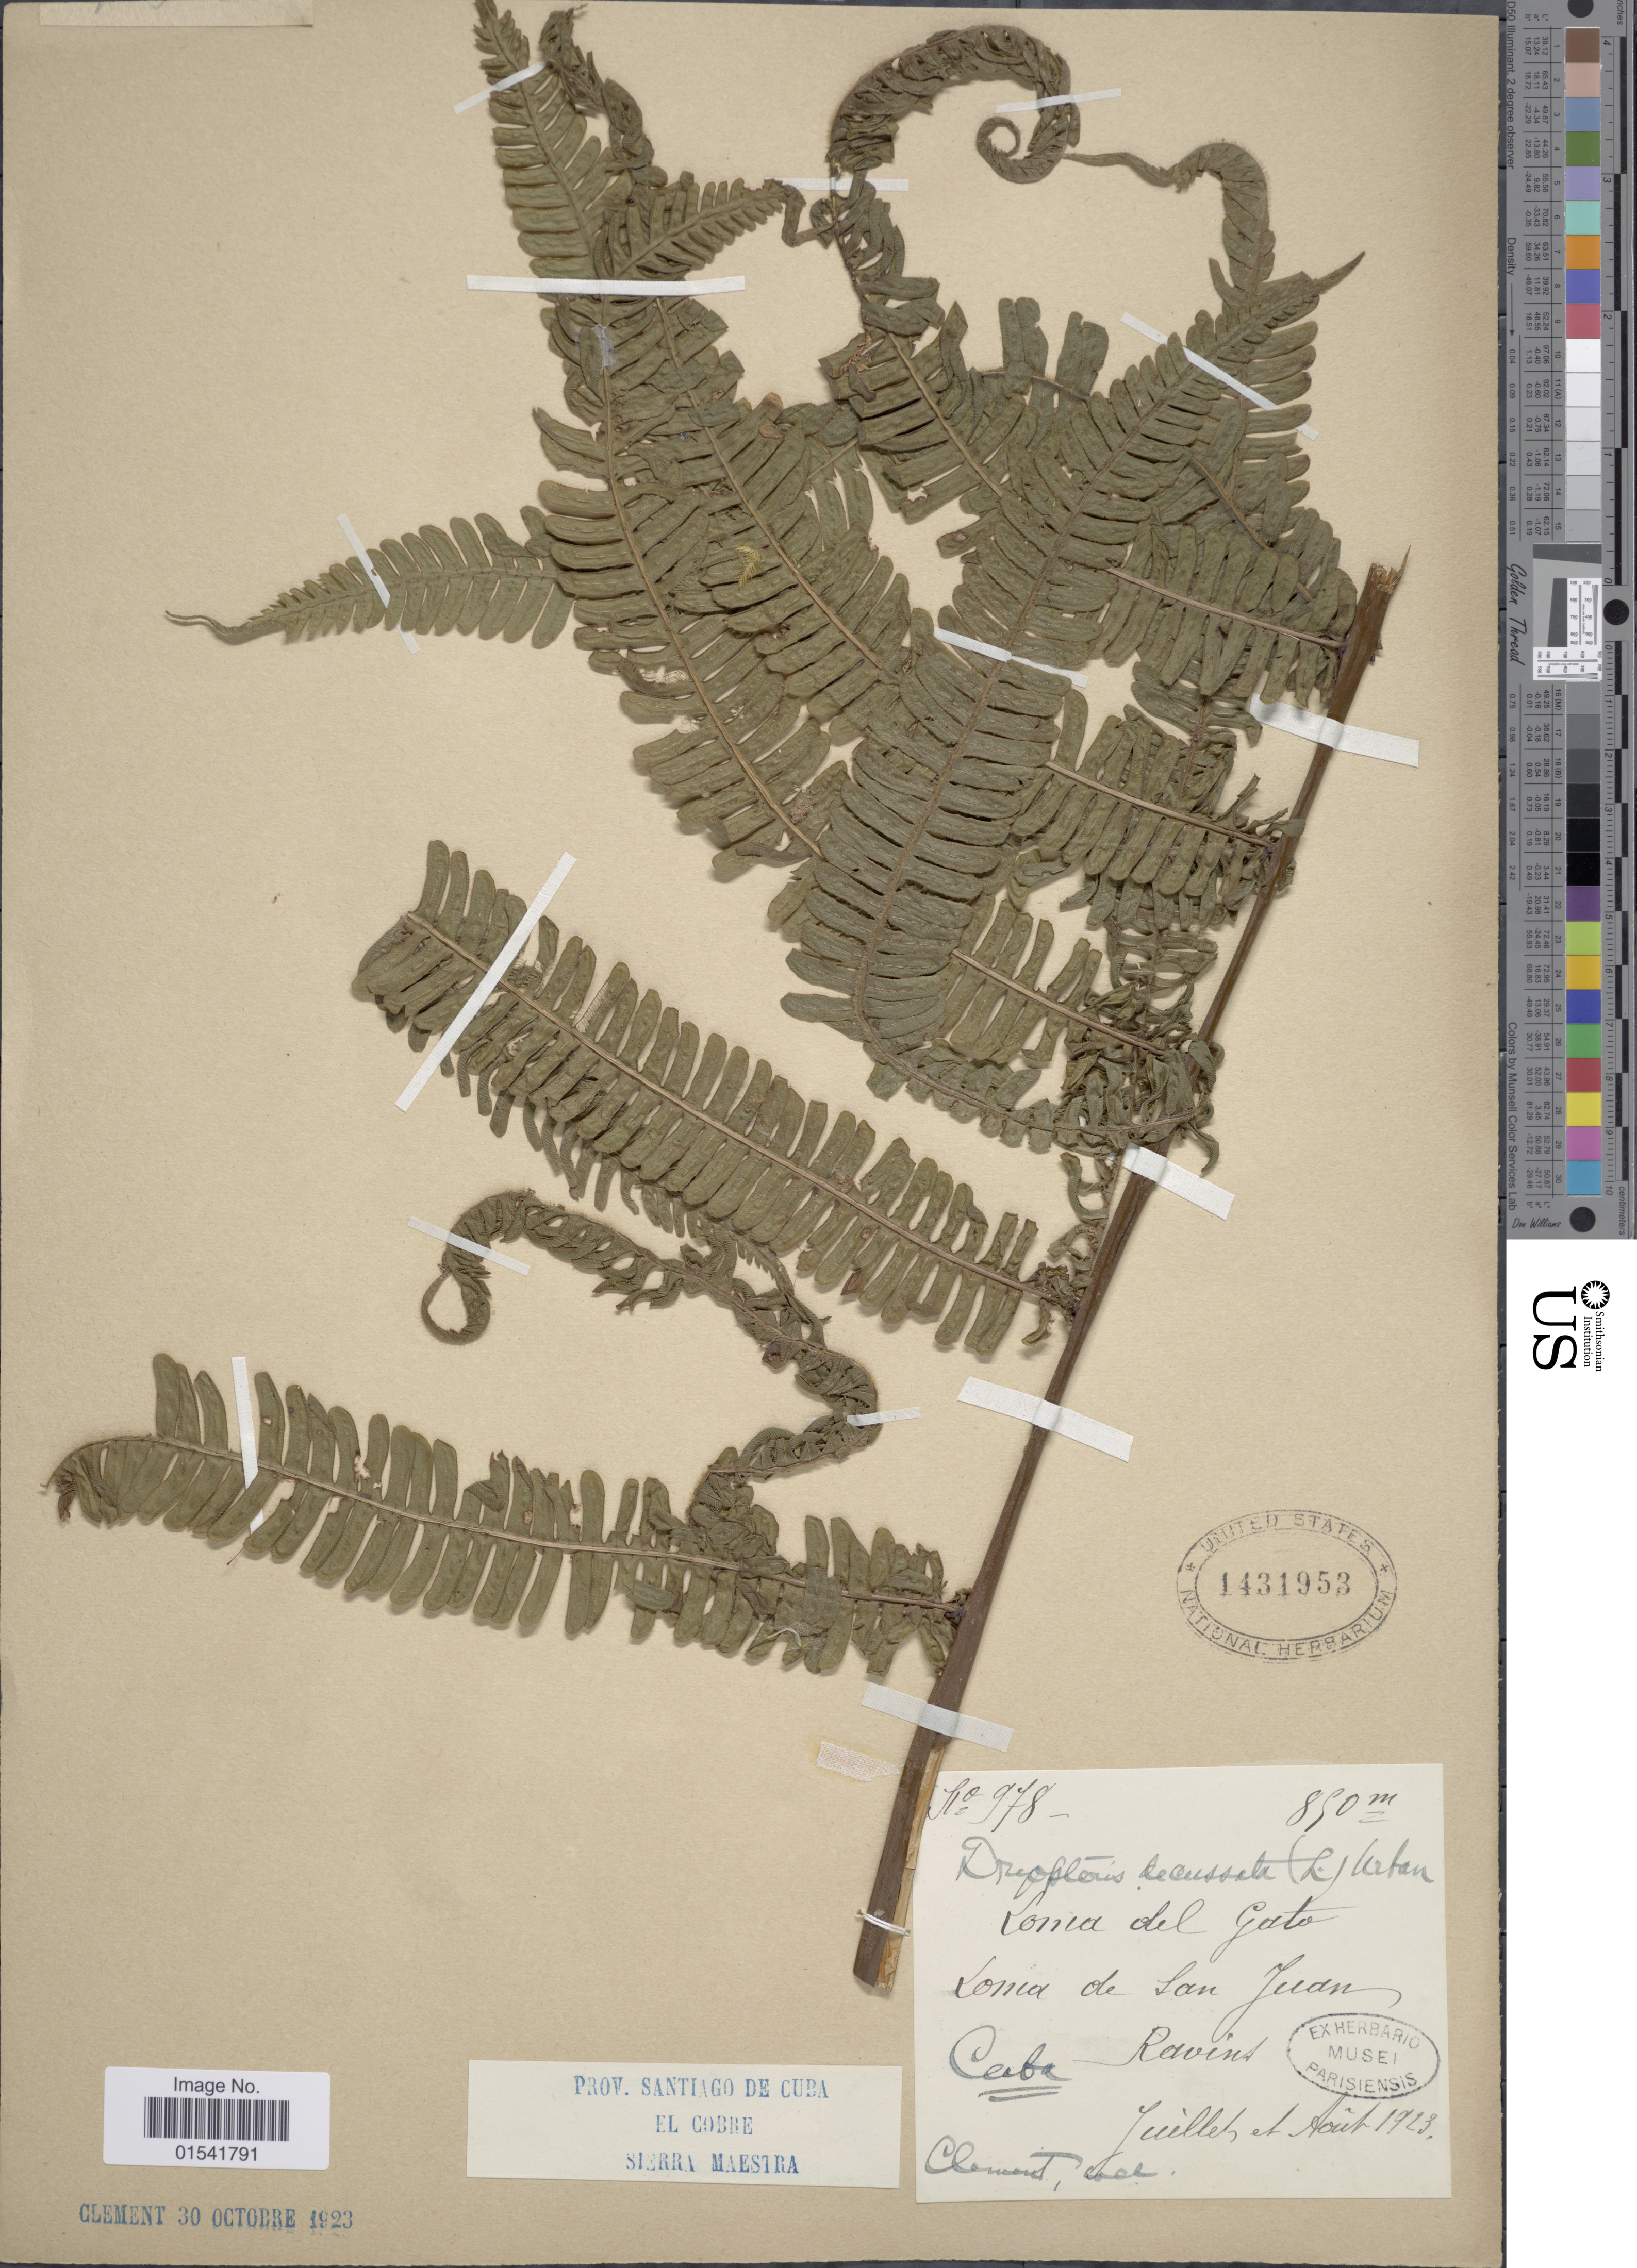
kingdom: Plantae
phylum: Tracheophyta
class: Polypodiopsida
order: Polypodiales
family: Thelypteridaceae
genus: Steiropteris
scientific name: Steiropteris decussata (L.) comb. nov., ined. 2015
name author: (L.)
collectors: -. Clement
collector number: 978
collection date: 1923-07/1923-08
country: Cuba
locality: Loma del Gato, Loma de San Juan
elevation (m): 890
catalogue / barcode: US 1431953